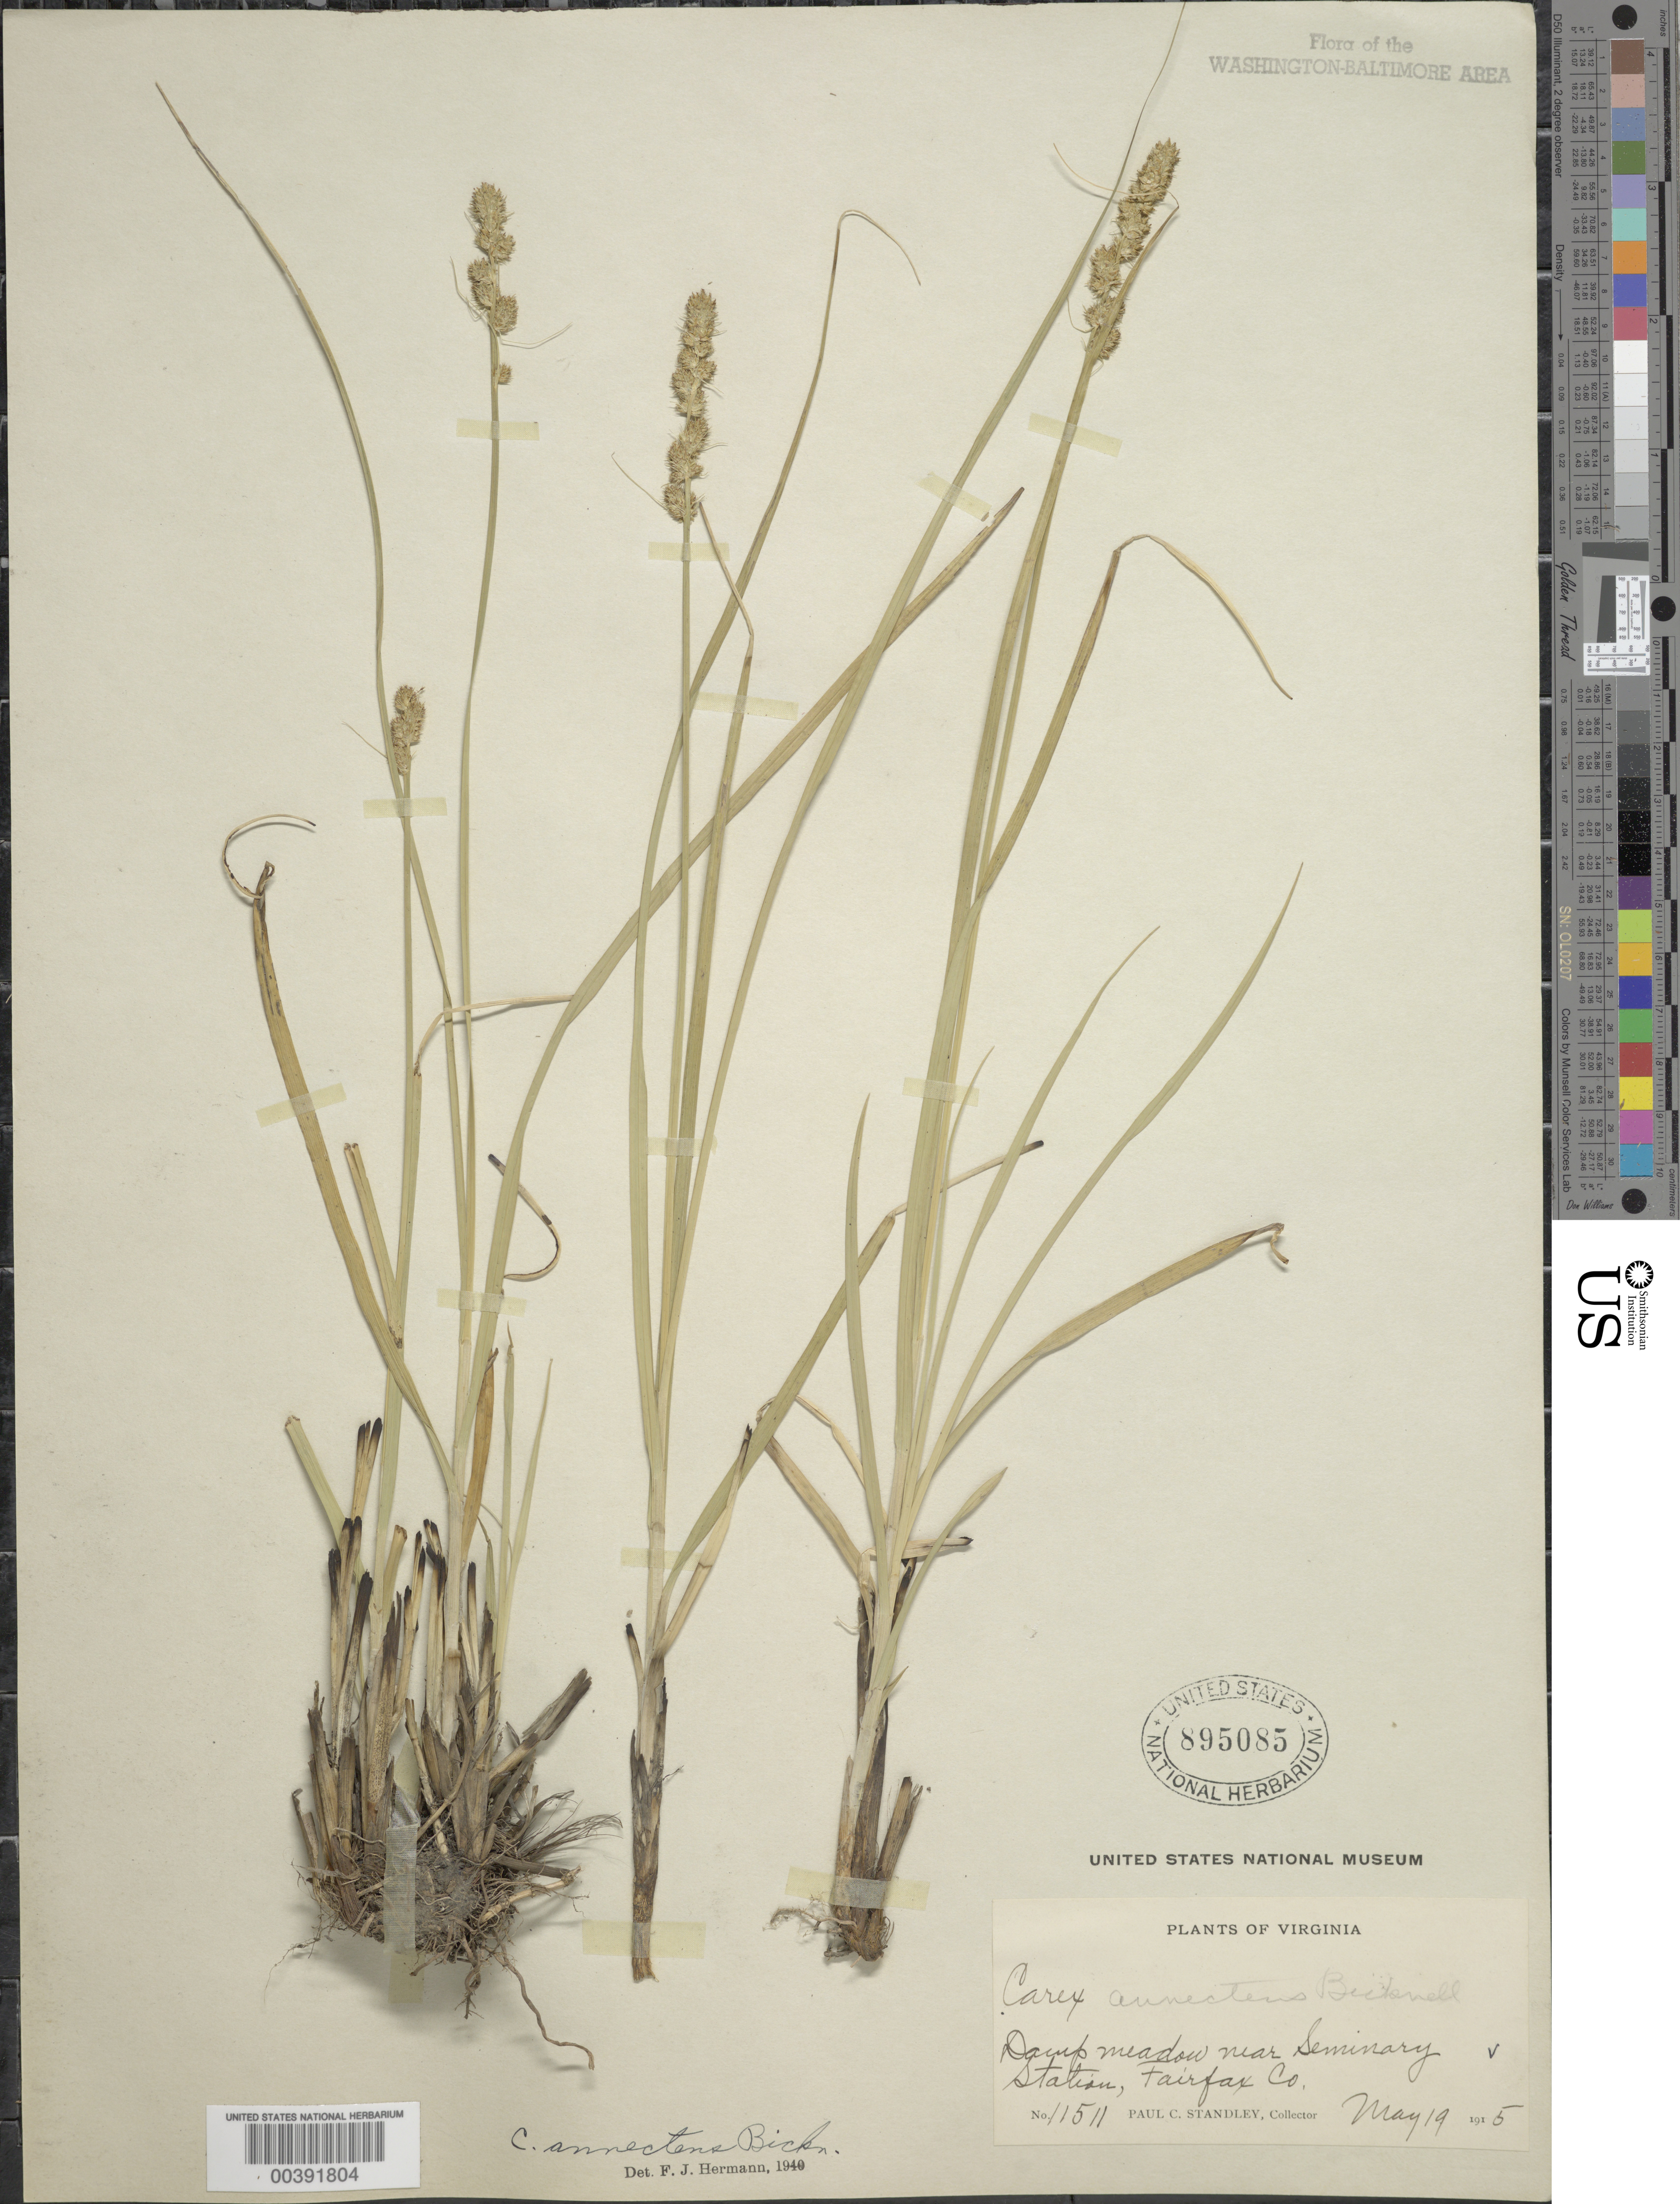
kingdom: Plantae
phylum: Tracheophyta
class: Liliopsida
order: Poales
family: Cyperaceae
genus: Carex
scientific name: Carex annectens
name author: (E.P. Bicknell) E.P. Bicknell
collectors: P. C. Standley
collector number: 11511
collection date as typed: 19 May 1915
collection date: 1915-05-19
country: United States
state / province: Virginia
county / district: Fairfax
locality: Seminary Station vicinity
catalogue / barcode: US 895085